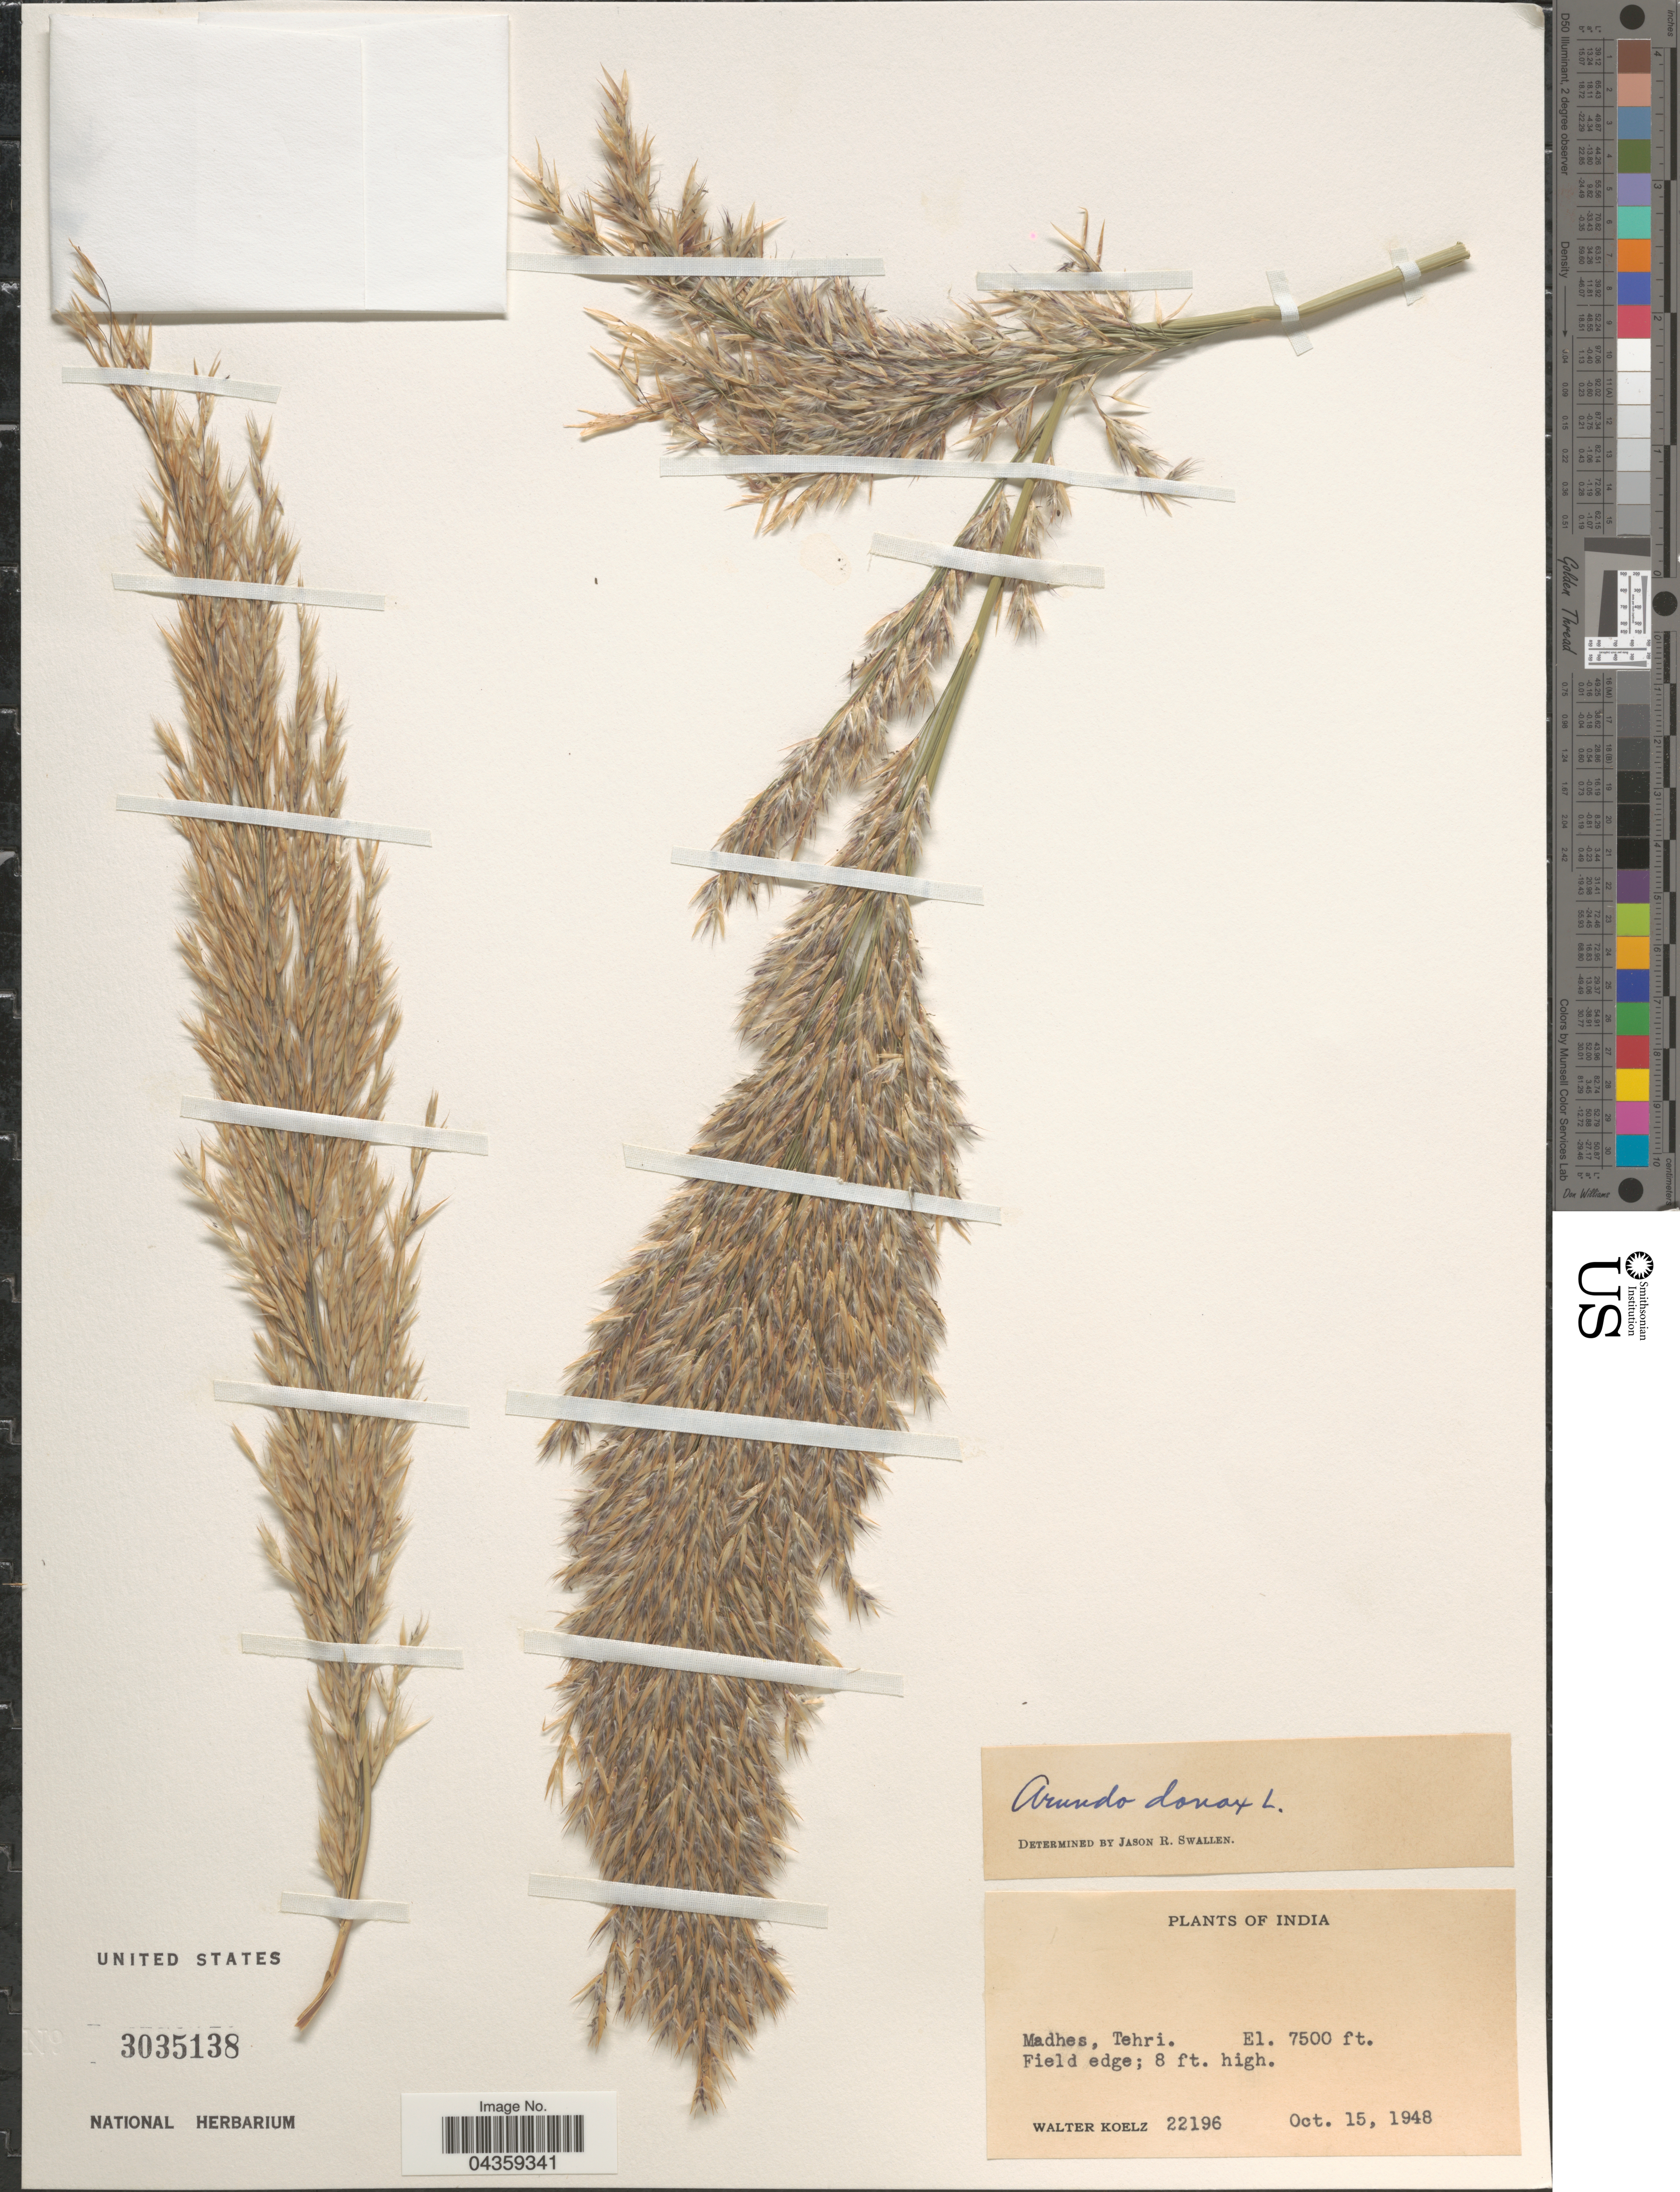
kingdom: Plantae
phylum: Tracheophyta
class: Liliopsida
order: Poales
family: Poaceae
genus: Arundo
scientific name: Arundo donax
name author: L.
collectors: W. N. Koelz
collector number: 22196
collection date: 1948-10-15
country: India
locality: Nadhes, Tehri.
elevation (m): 2286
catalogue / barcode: US 3035138